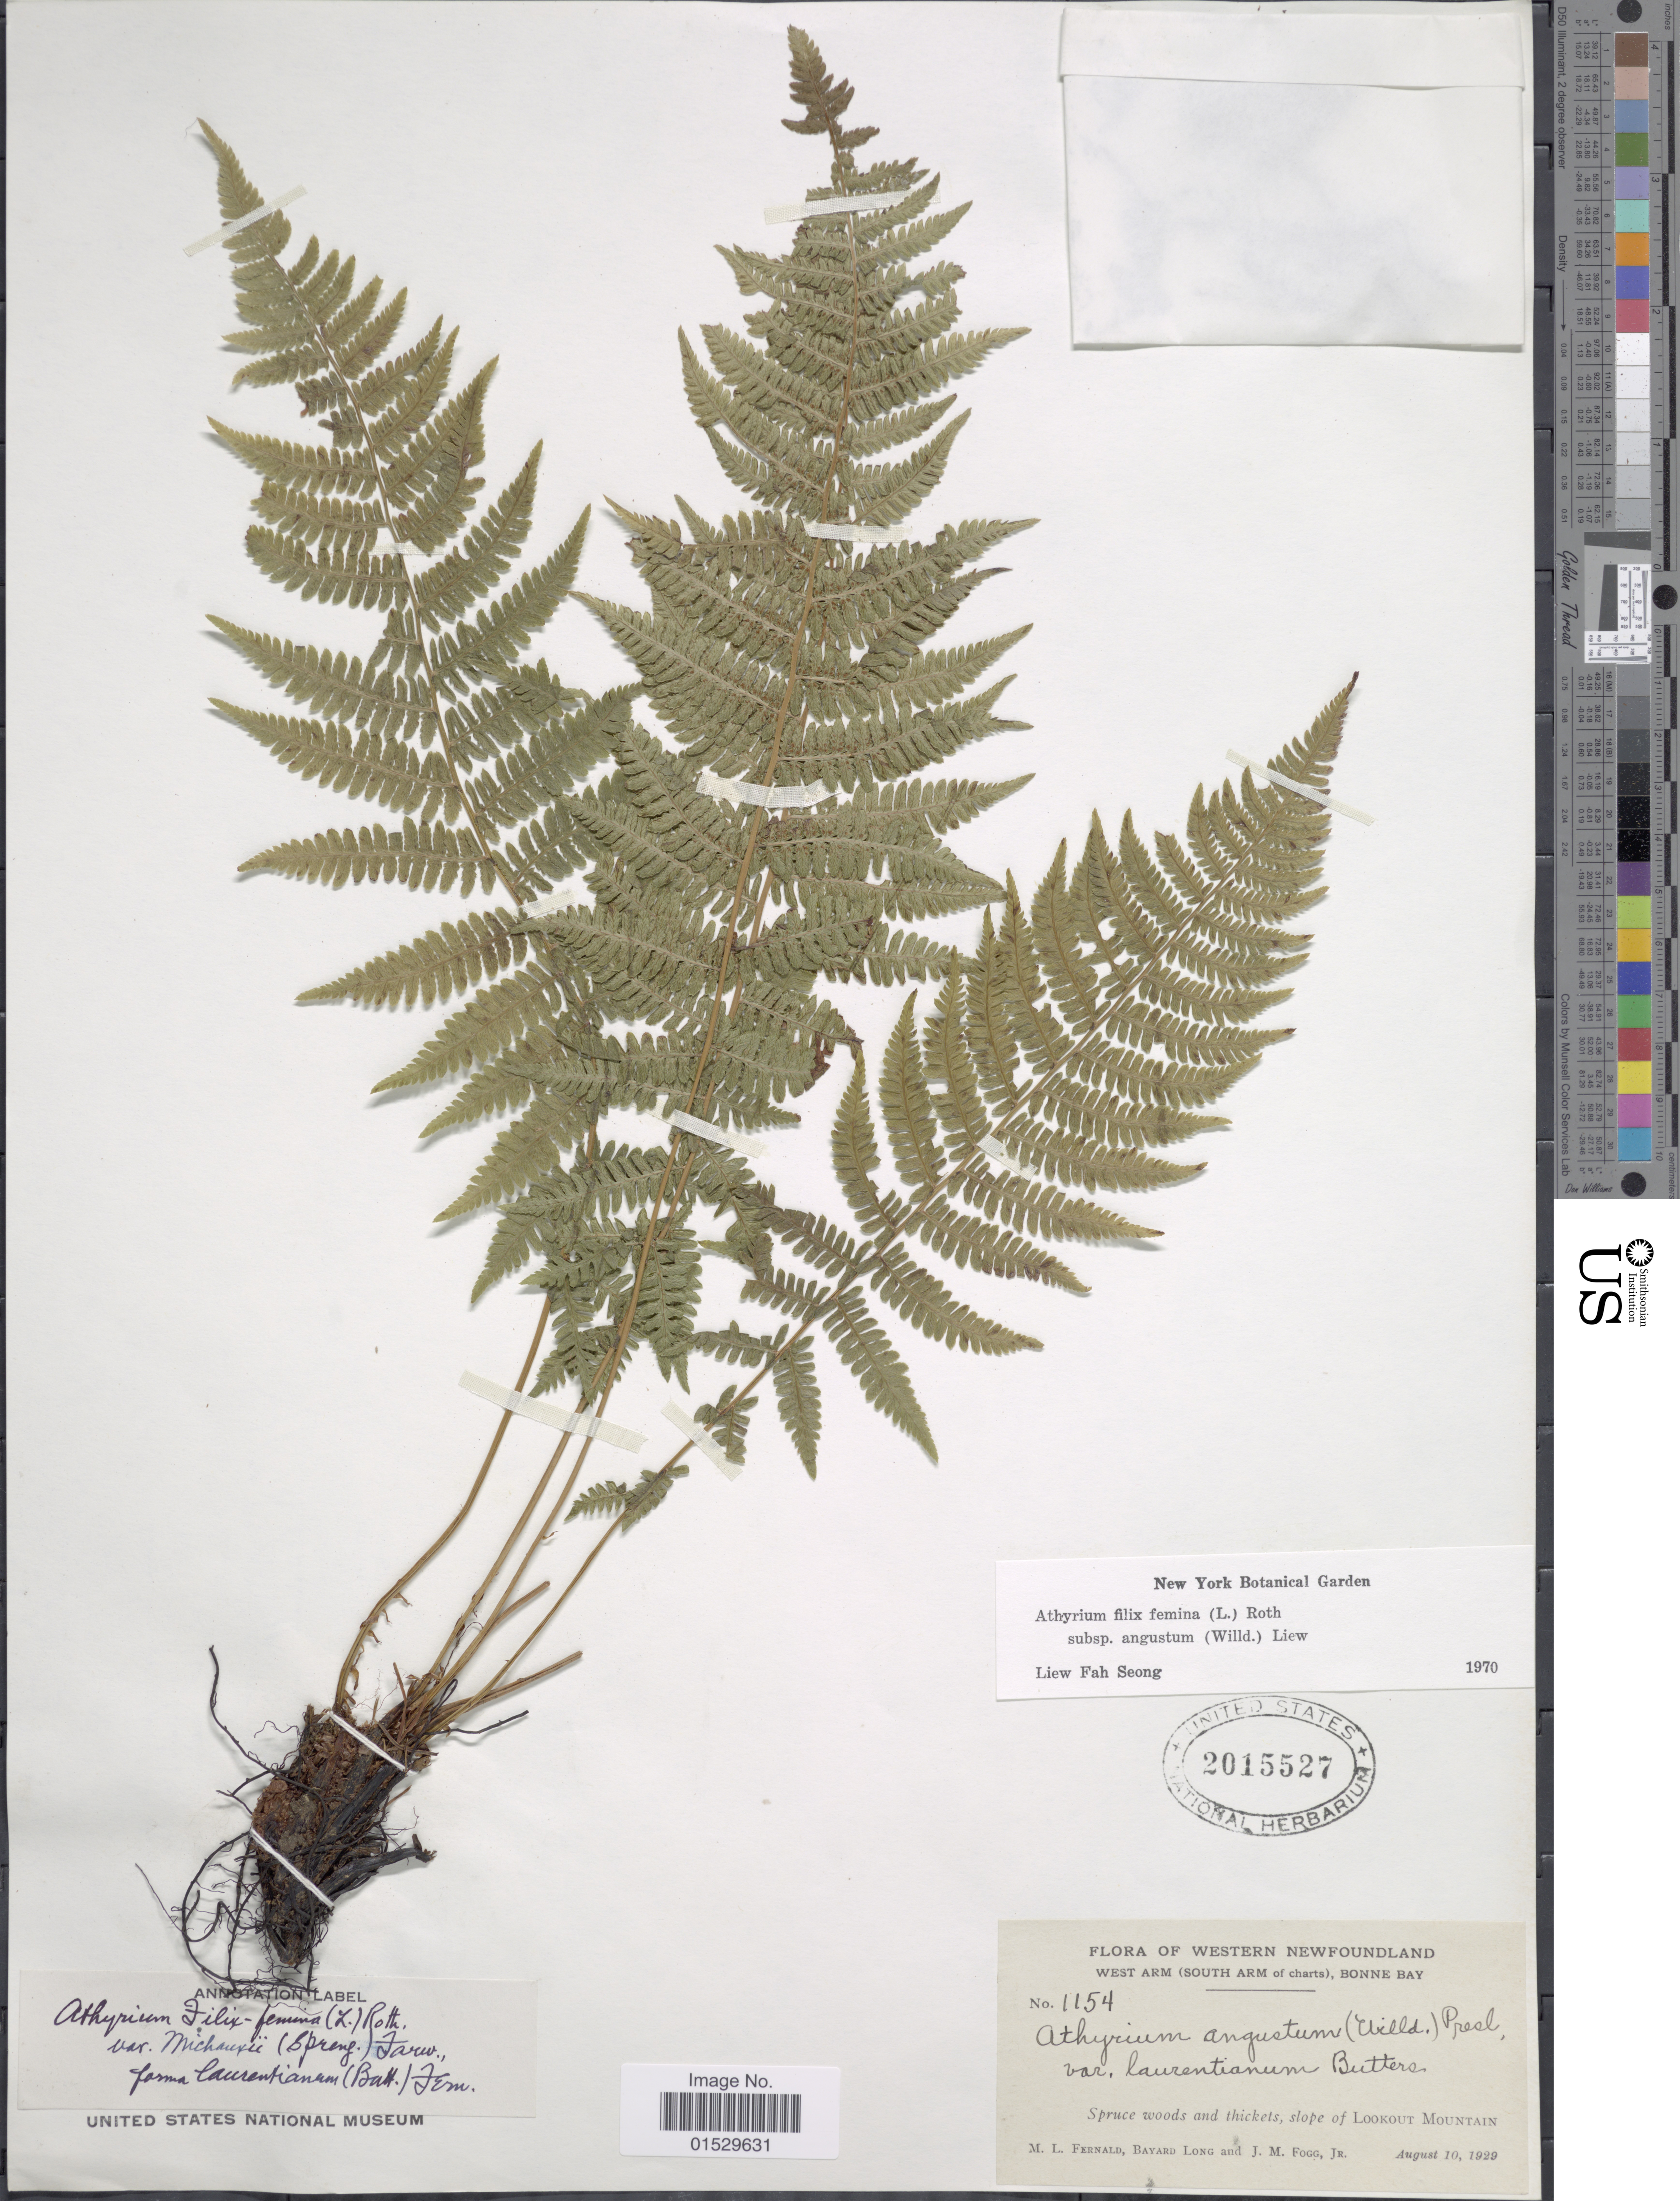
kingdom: Plantae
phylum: Tracheophyta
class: Polypodiopsida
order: Polypodiales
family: Athyriaceae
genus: Athyrium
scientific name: Athyrium filix-femina subsp. angustatum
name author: (Willd.) R.T. Clausen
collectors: M. L. Fernald, B. H. Long & J. Fogg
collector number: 1154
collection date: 1929-08-10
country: Canada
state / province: Newfoundland and Labrador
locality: Western Newfoundland, slope of Lookout Mountain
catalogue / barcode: US 2015527